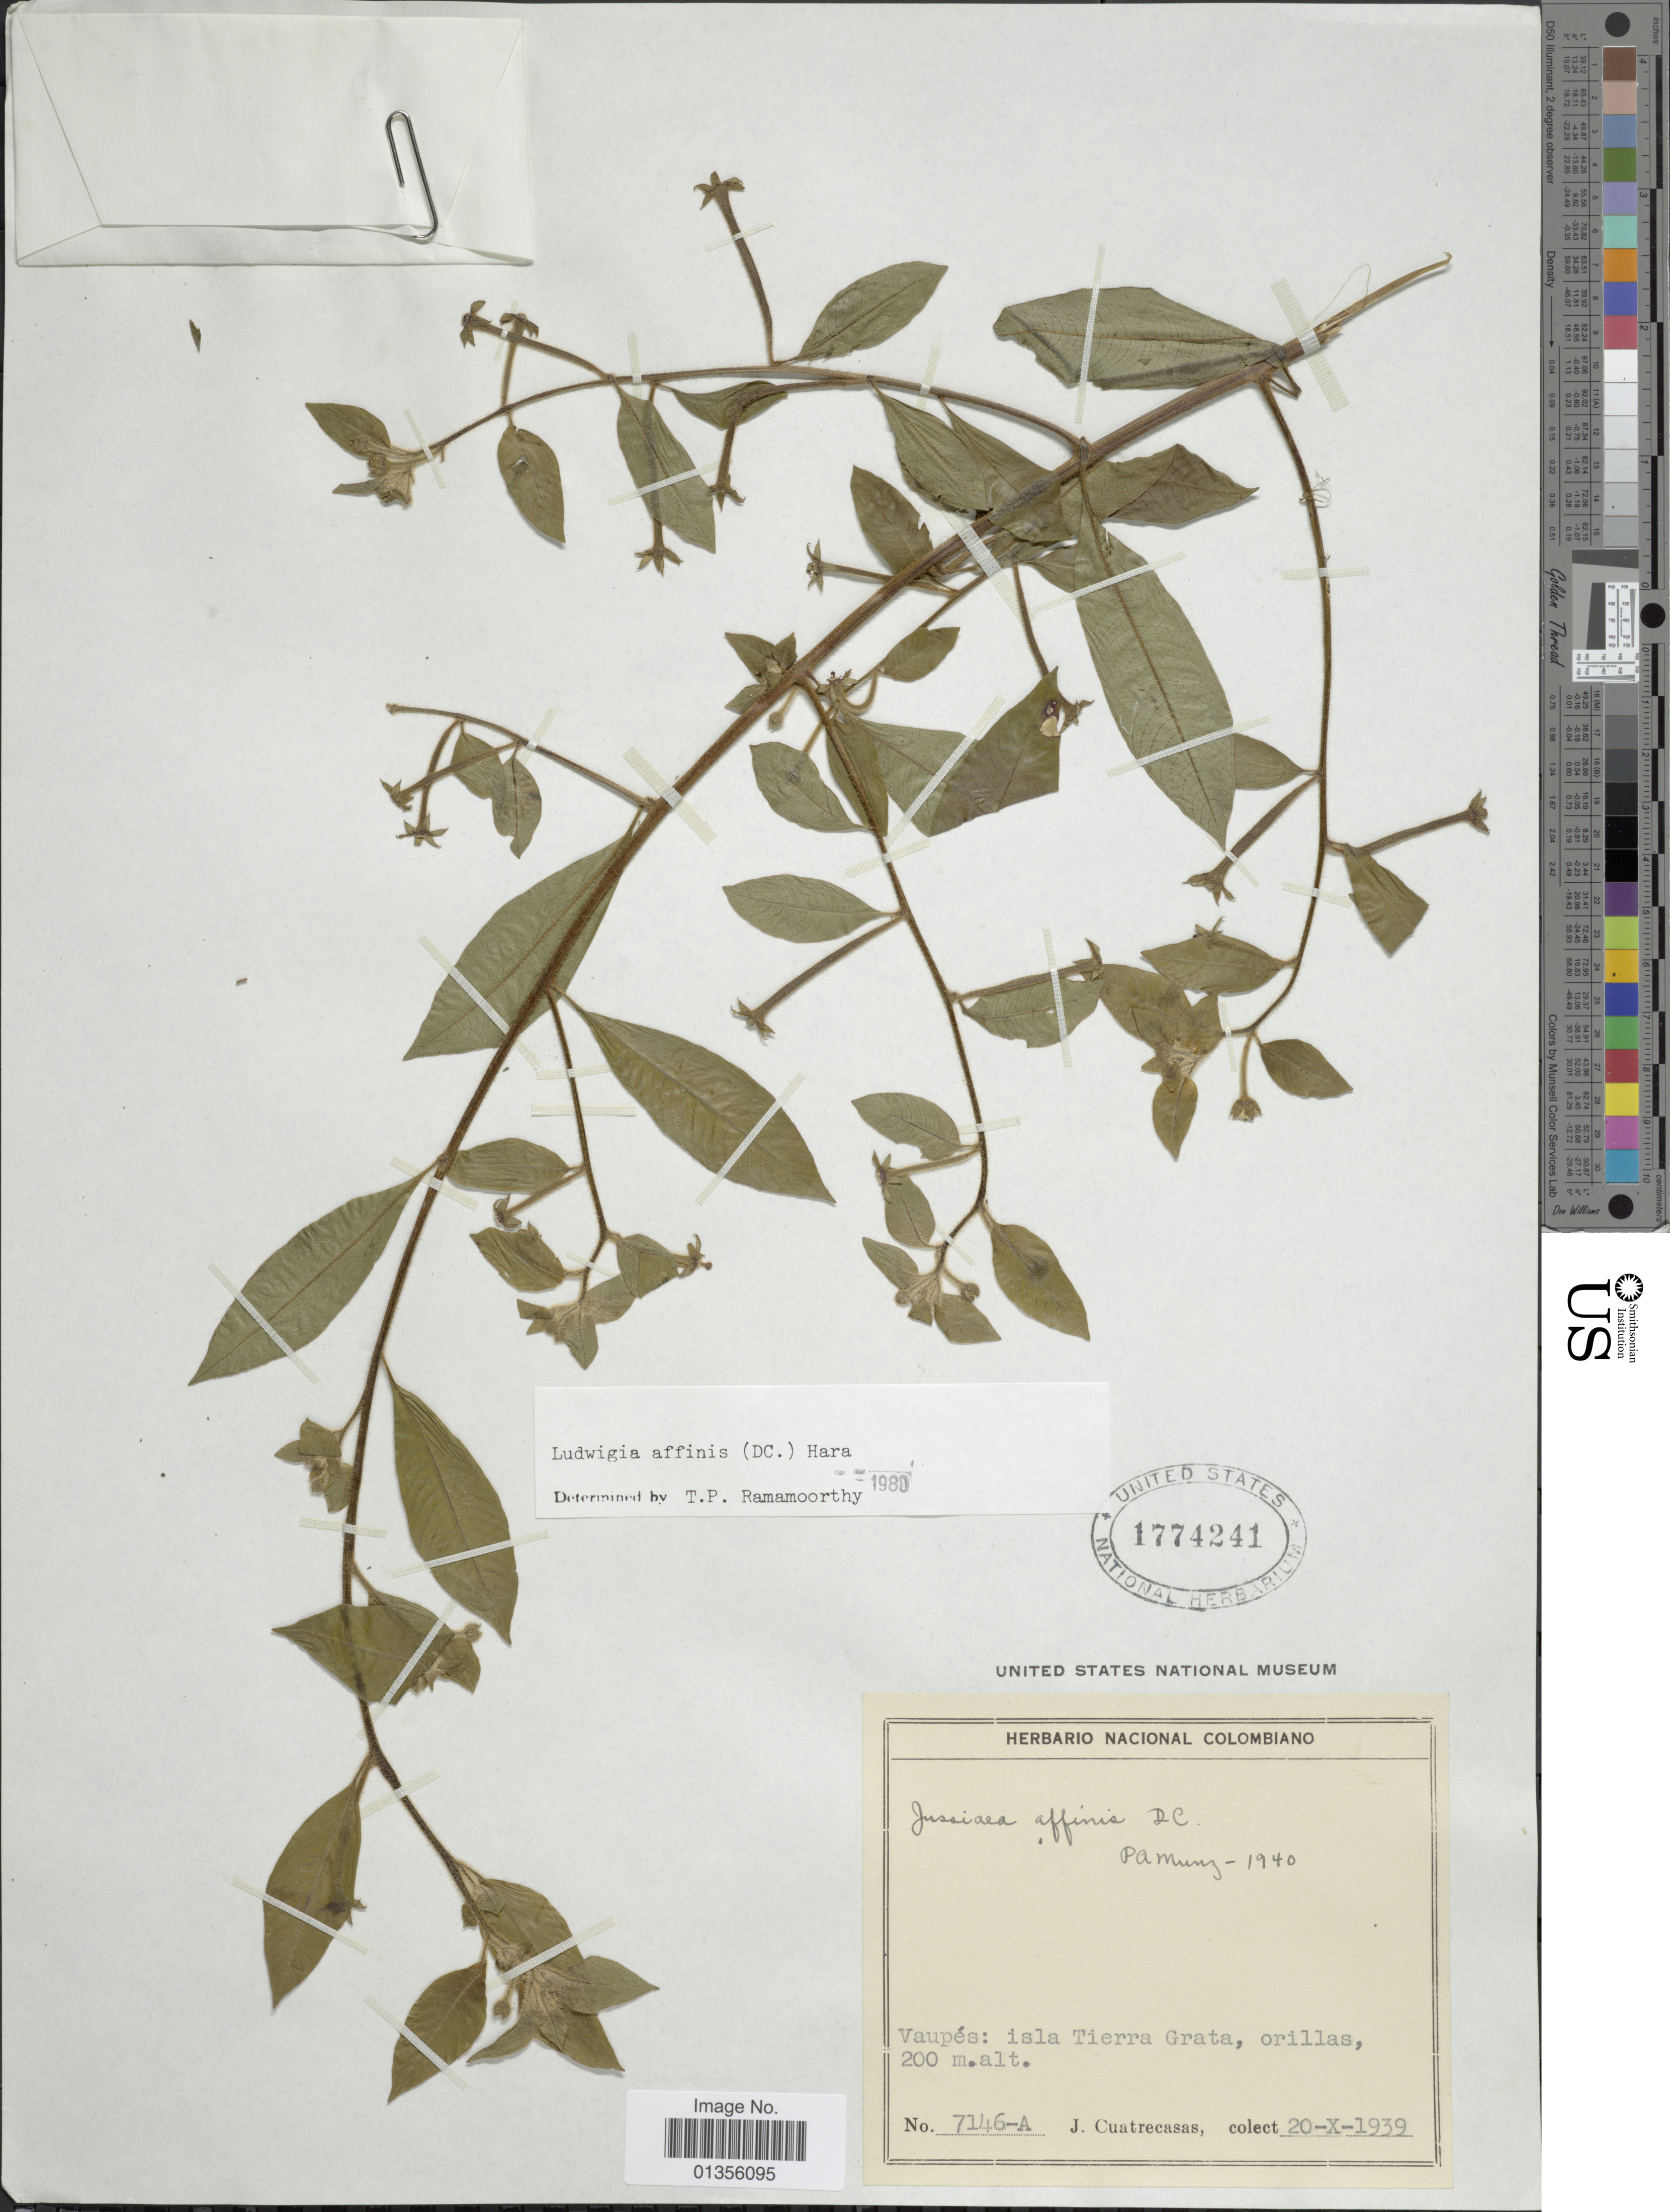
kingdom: Plantae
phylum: Tracheophyta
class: Magnoliopsida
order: Myrtales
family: Onagraceae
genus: Ludwigia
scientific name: Ludwigia affinis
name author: (DC.) H. Hara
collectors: J. Cuatrecasas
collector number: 7146-A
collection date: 1939-10-20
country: Colombia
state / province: Vaupés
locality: Isla Tierra Grata, orillas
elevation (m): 200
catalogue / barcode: US 1774241